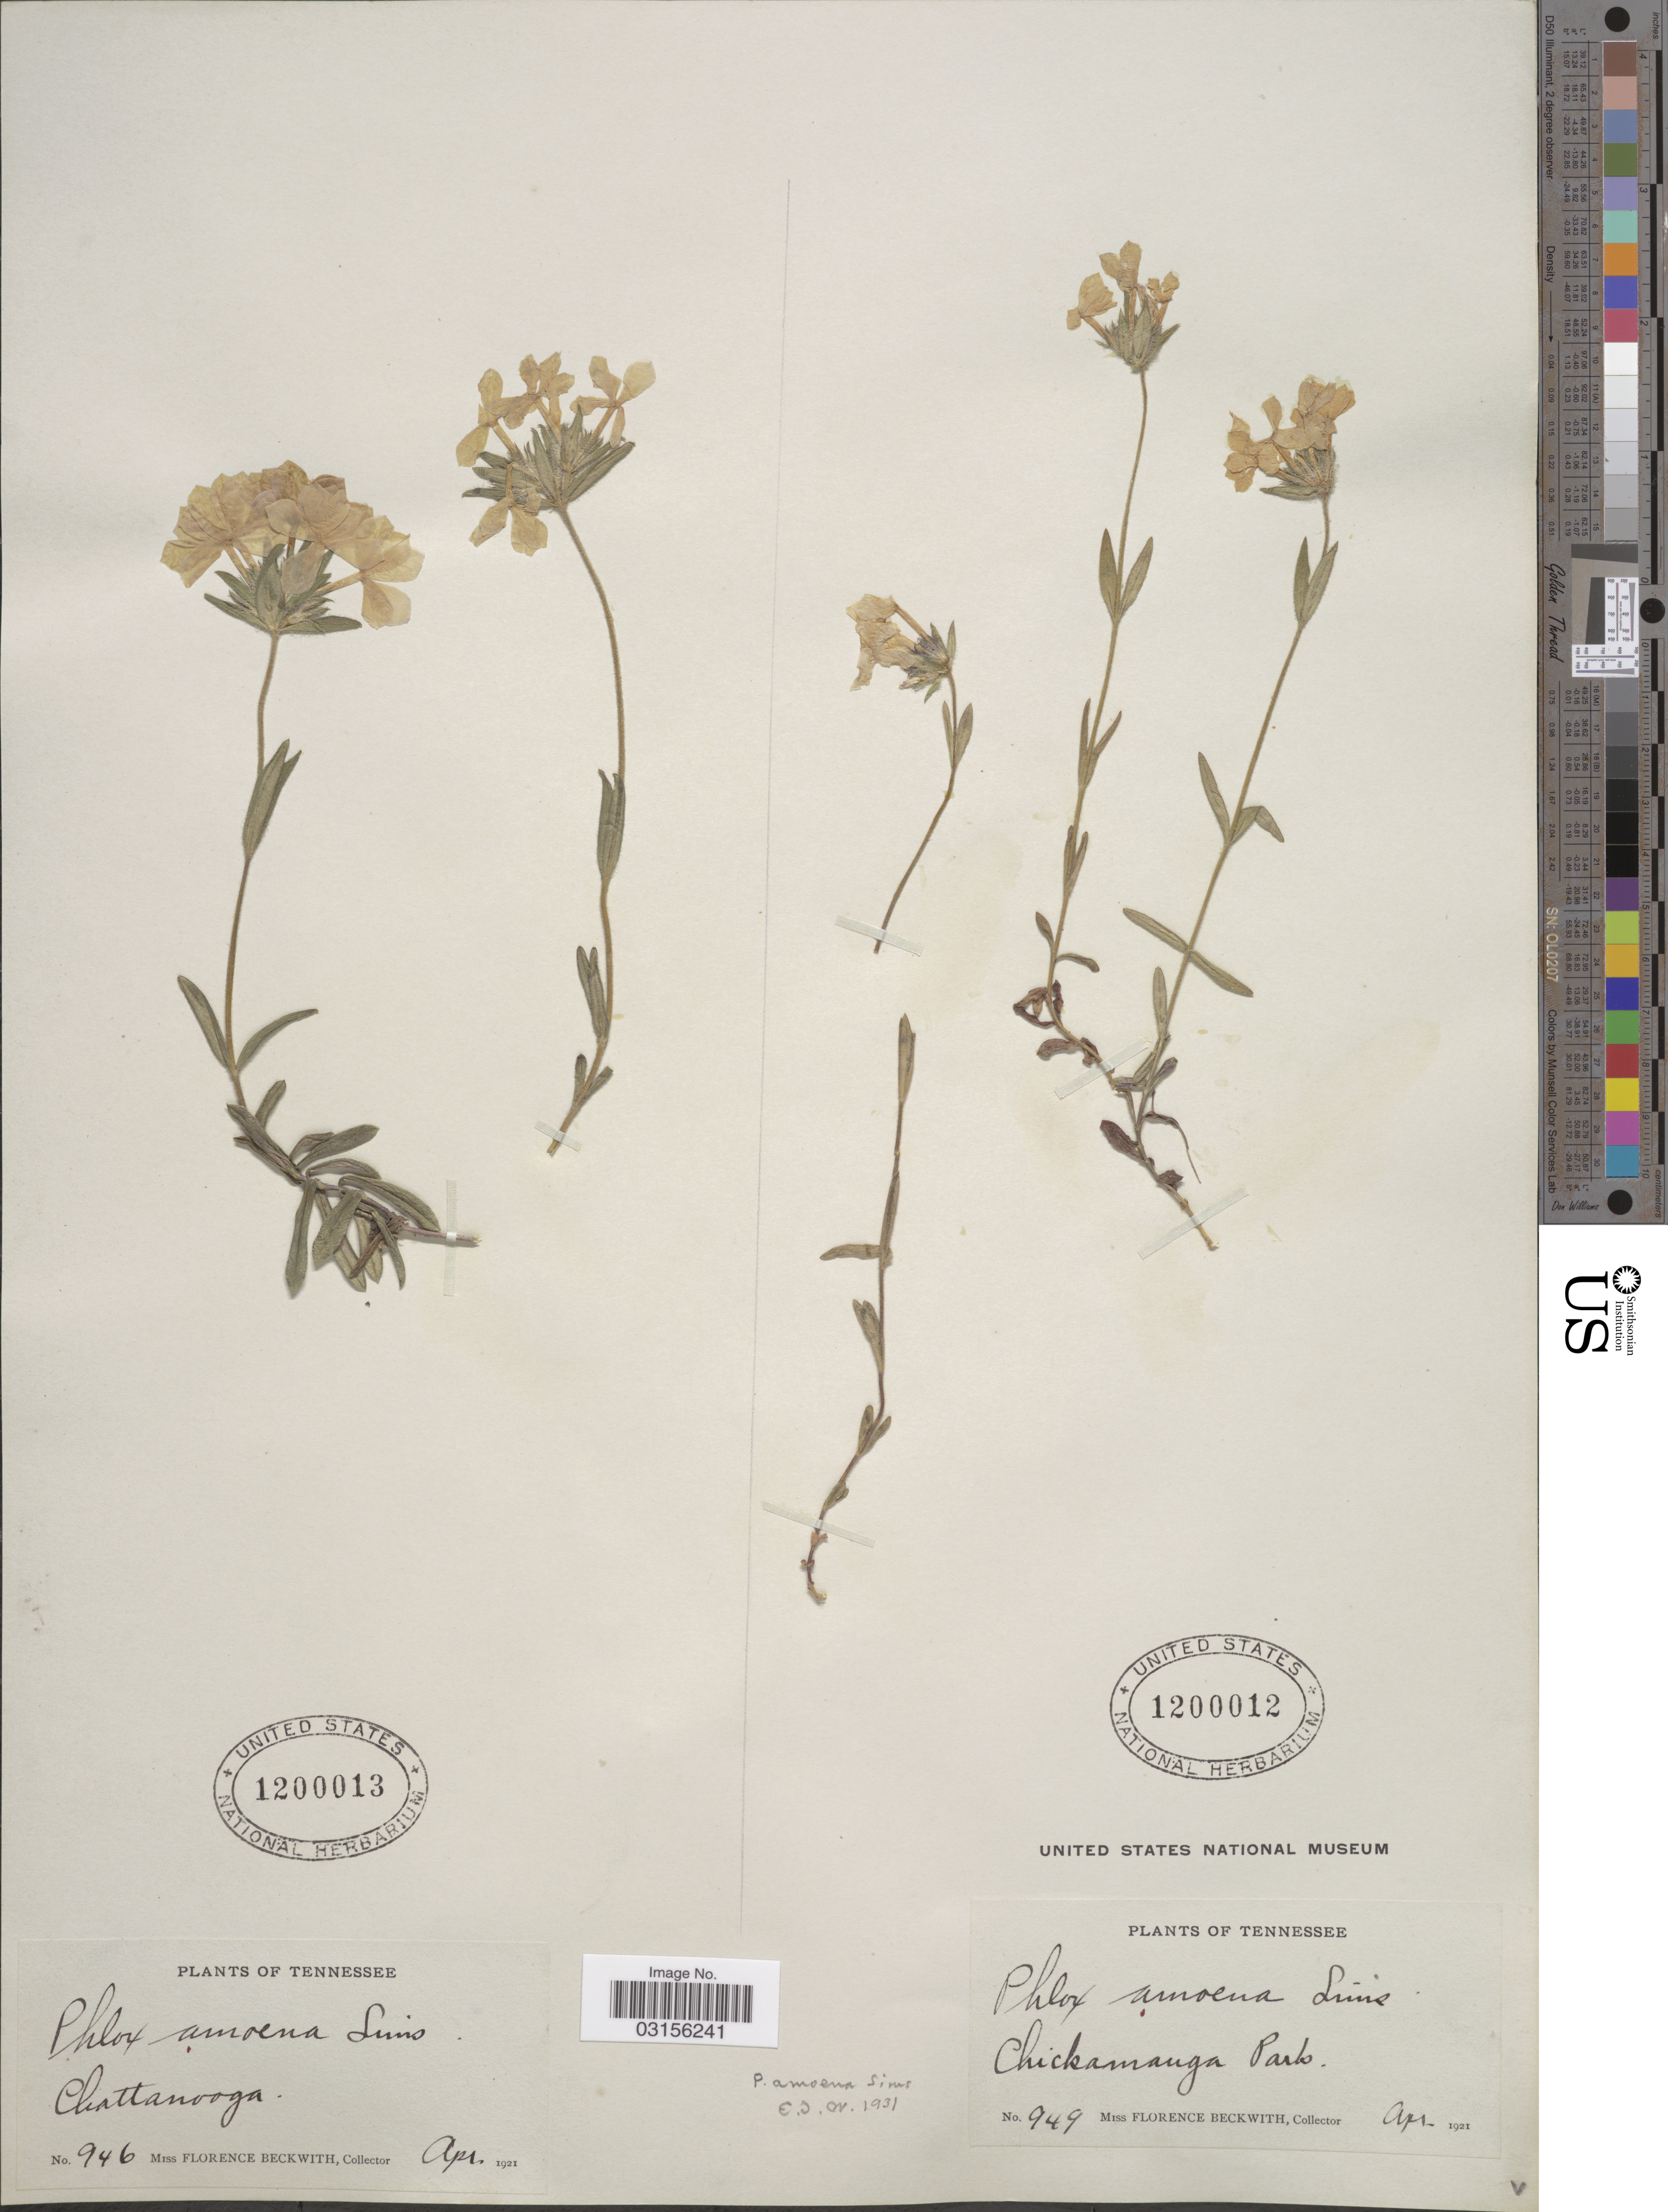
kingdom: Plantae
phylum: Tracheophyta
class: Magnoliopsida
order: Ericales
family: Polemoniaceae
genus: Phlox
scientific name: Phlox amoena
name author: Sims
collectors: F. Beckwith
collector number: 949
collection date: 1921-04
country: United States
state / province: Tennessee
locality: Chickamanga Park.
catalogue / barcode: US 1200012